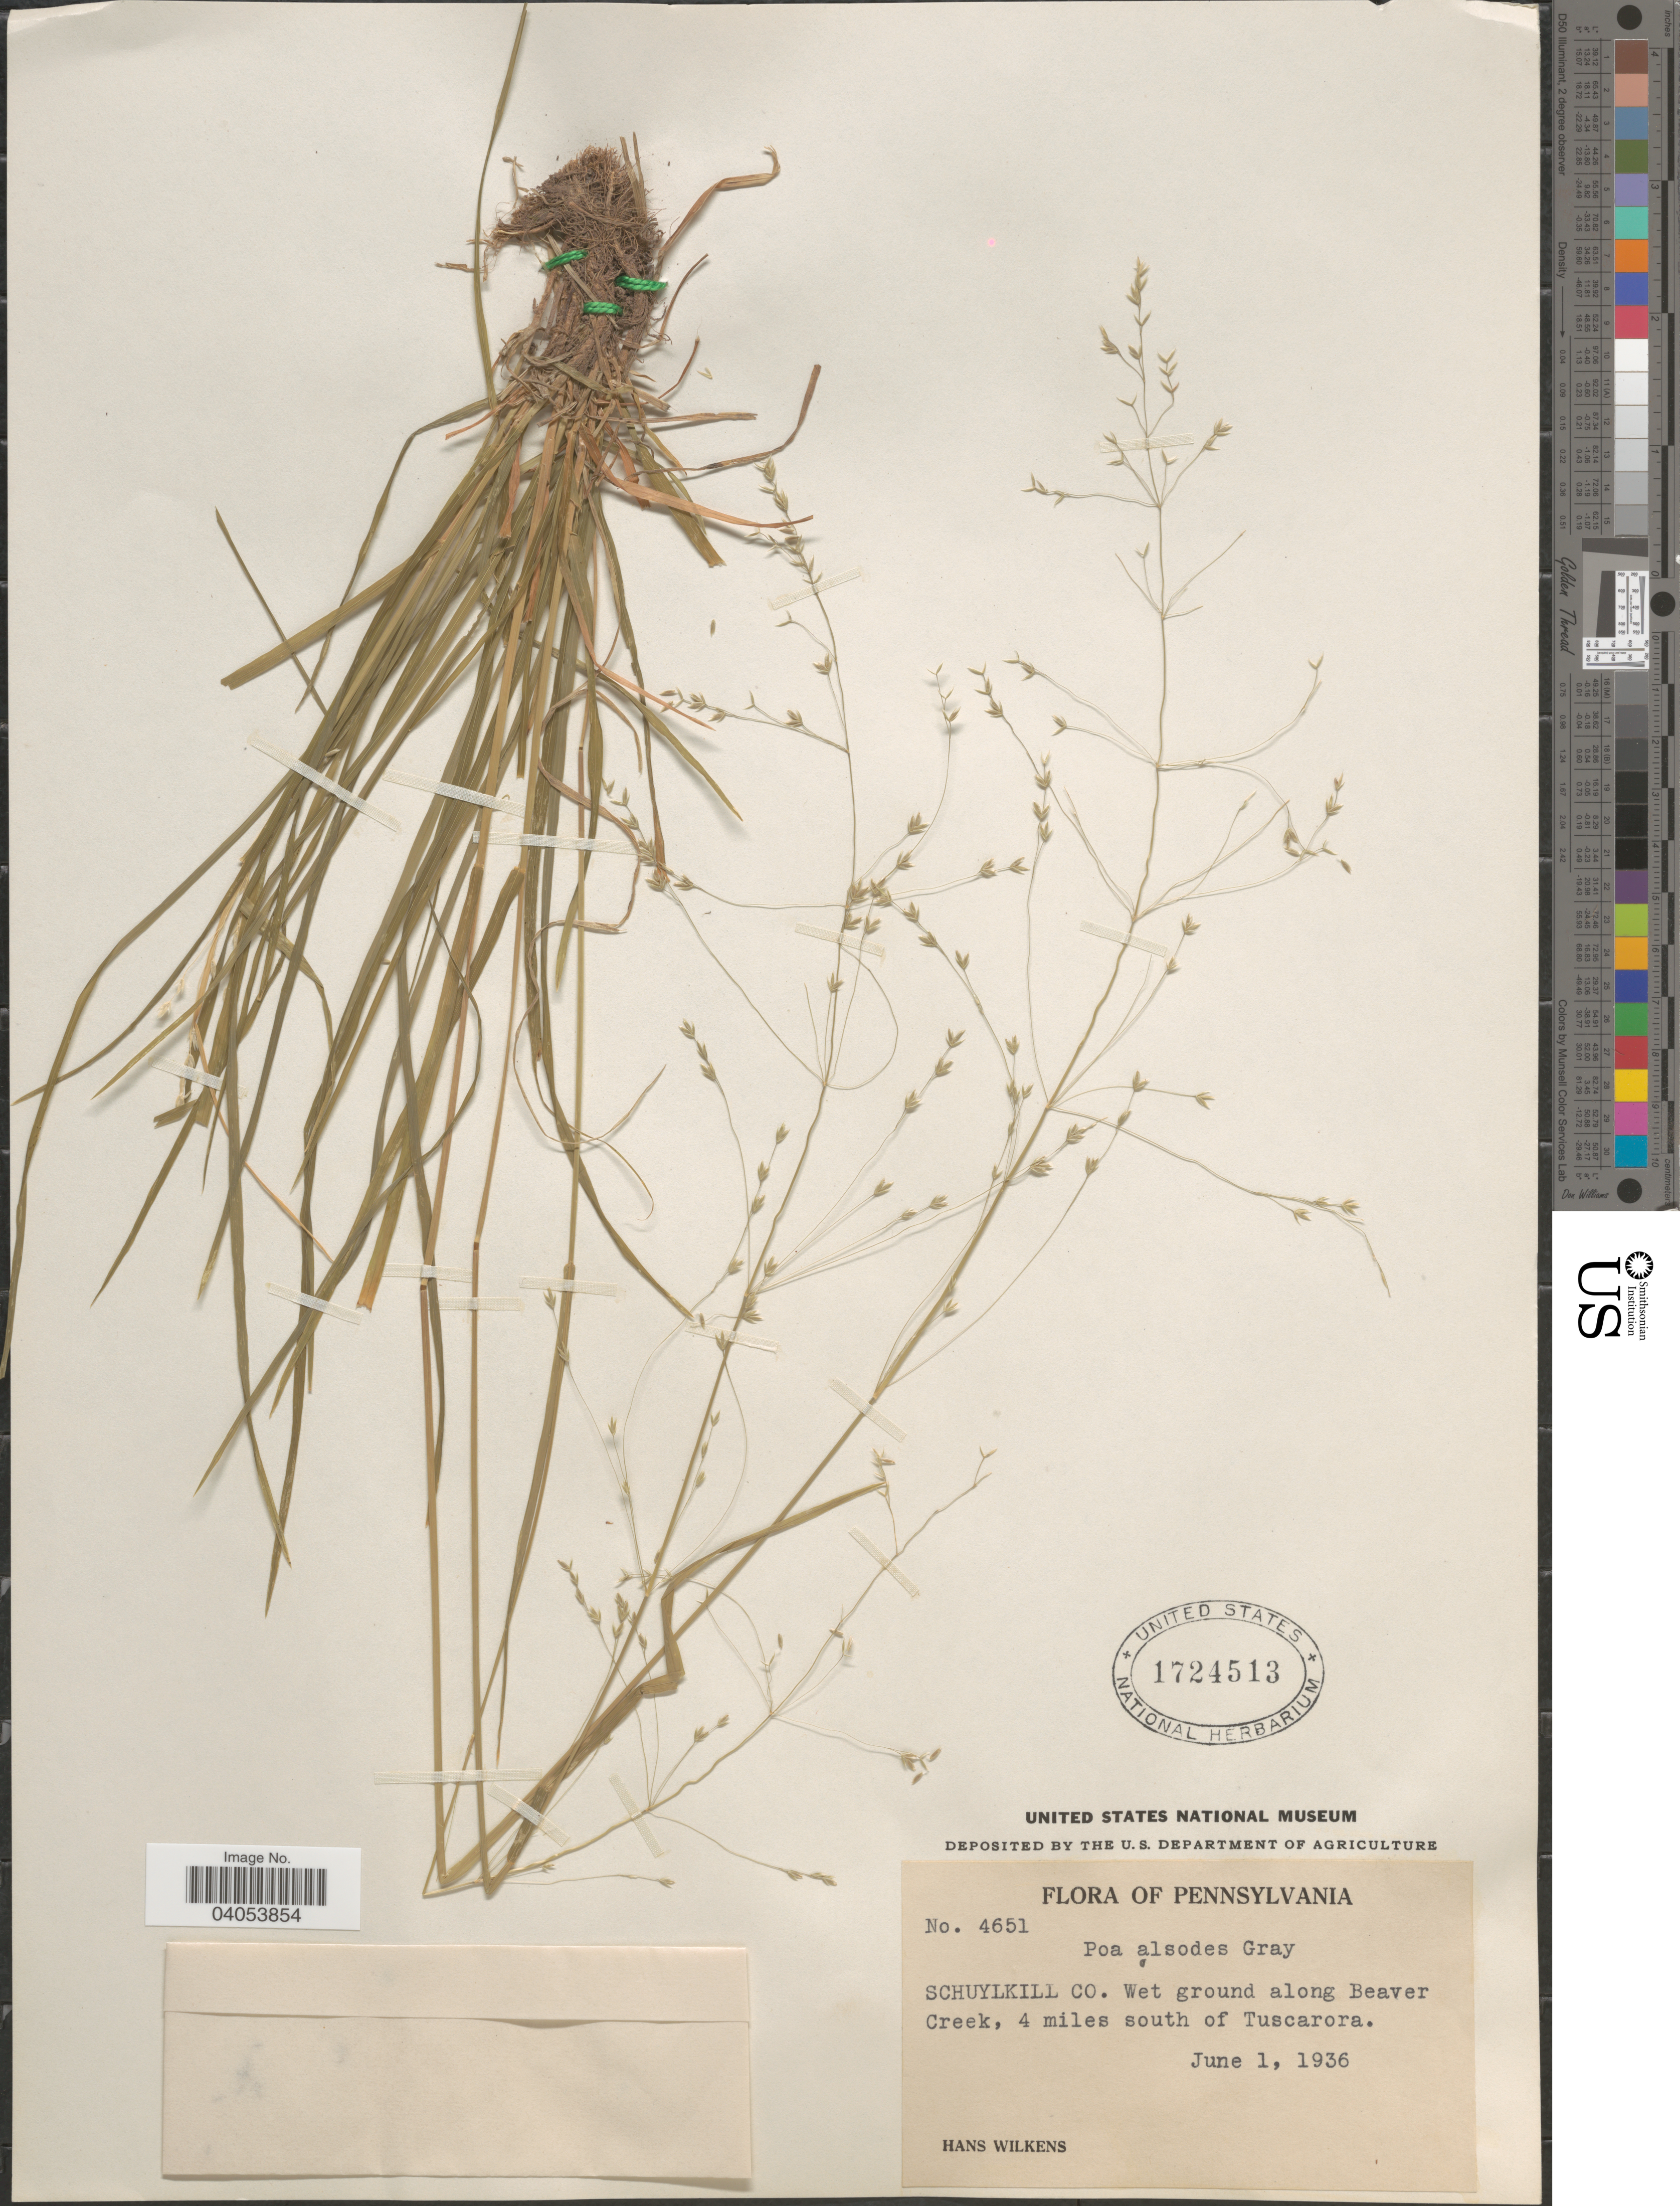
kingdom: Plantae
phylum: Tracheophyta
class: Liliopsida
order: Poales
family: Poaceae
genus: Poa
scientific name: Poa alsodes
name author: A. Gray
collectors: H. Wilkens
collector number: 4651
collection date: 1936-06-01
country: United States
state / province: Pennsylvania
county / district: Schuylkill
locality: Schuylkill Co. Along Beaver Creek, 4 miles south of Tuscarora.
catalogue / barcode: US 1724513